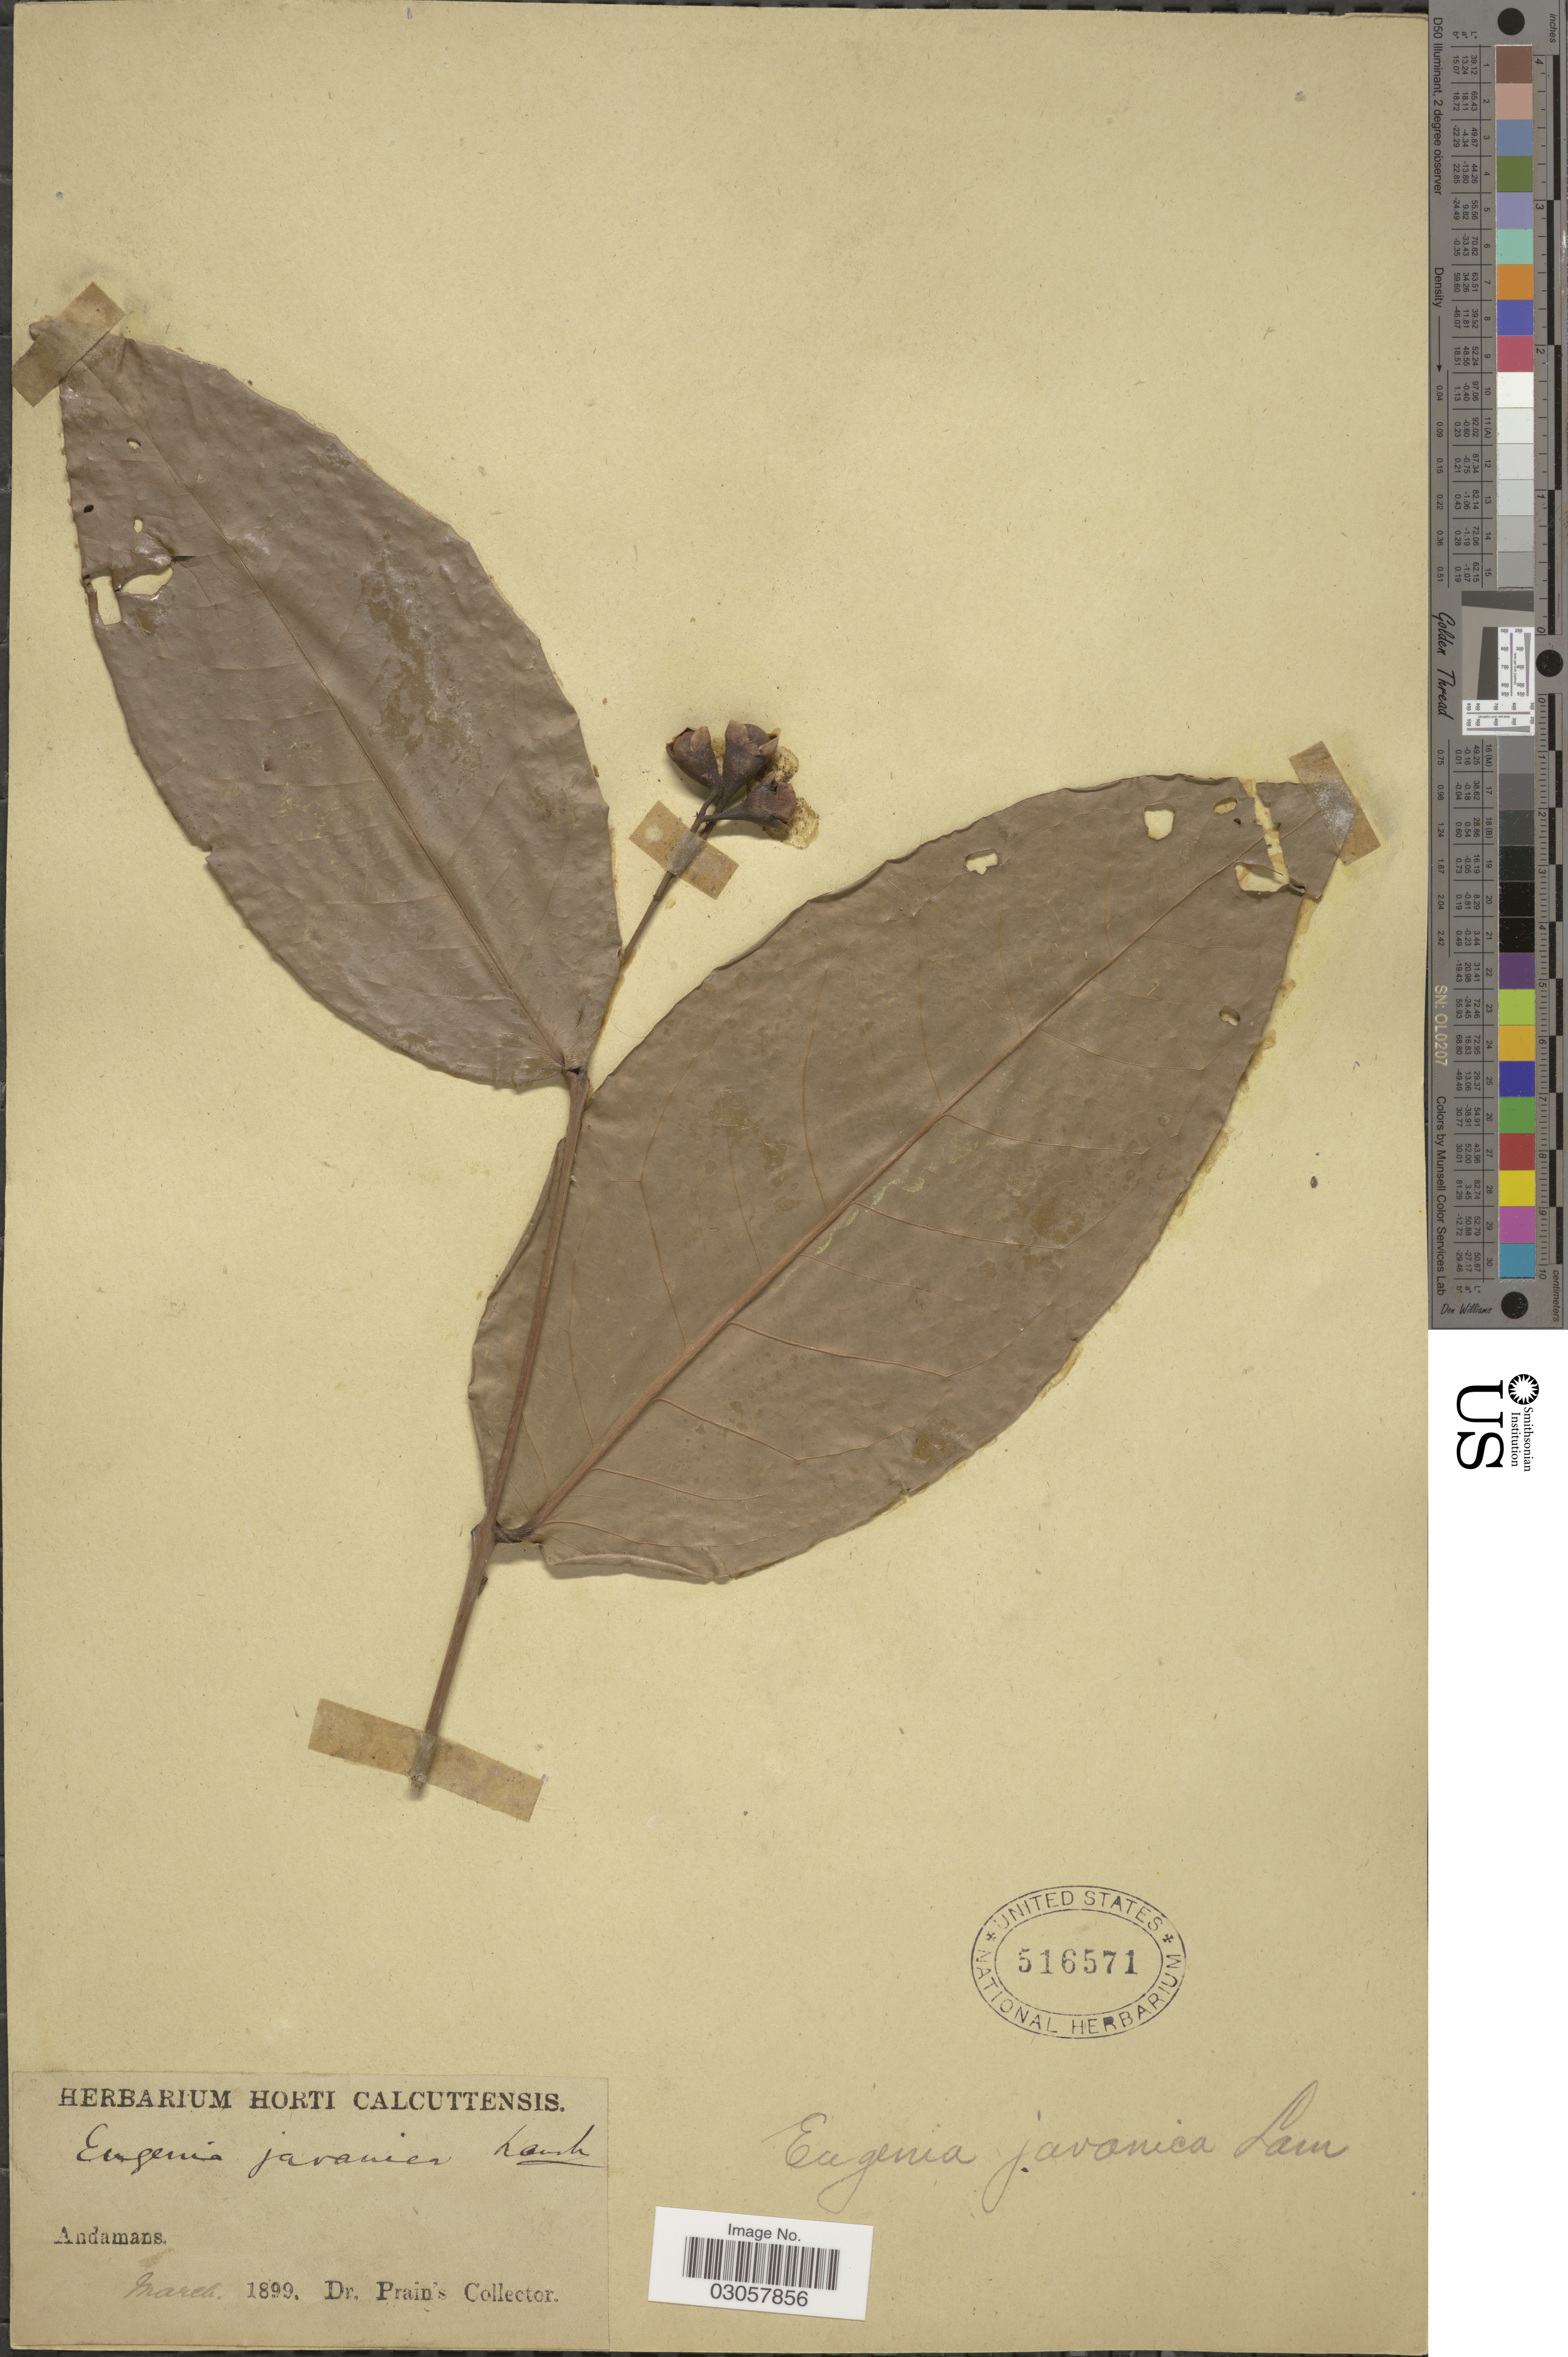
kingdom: Plantae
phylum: Tracheophyta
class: Magnoliopsida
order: Myrtales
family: Myrtaceae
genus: Syzygium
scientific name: Syzygium samarangense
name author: (Blume) Merr. & L.M. Perry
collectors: Dr. Prain's collector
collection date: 1899-03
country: India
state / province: Andaman and Nicobar Islands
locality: Andamans.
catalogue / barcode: US 516571